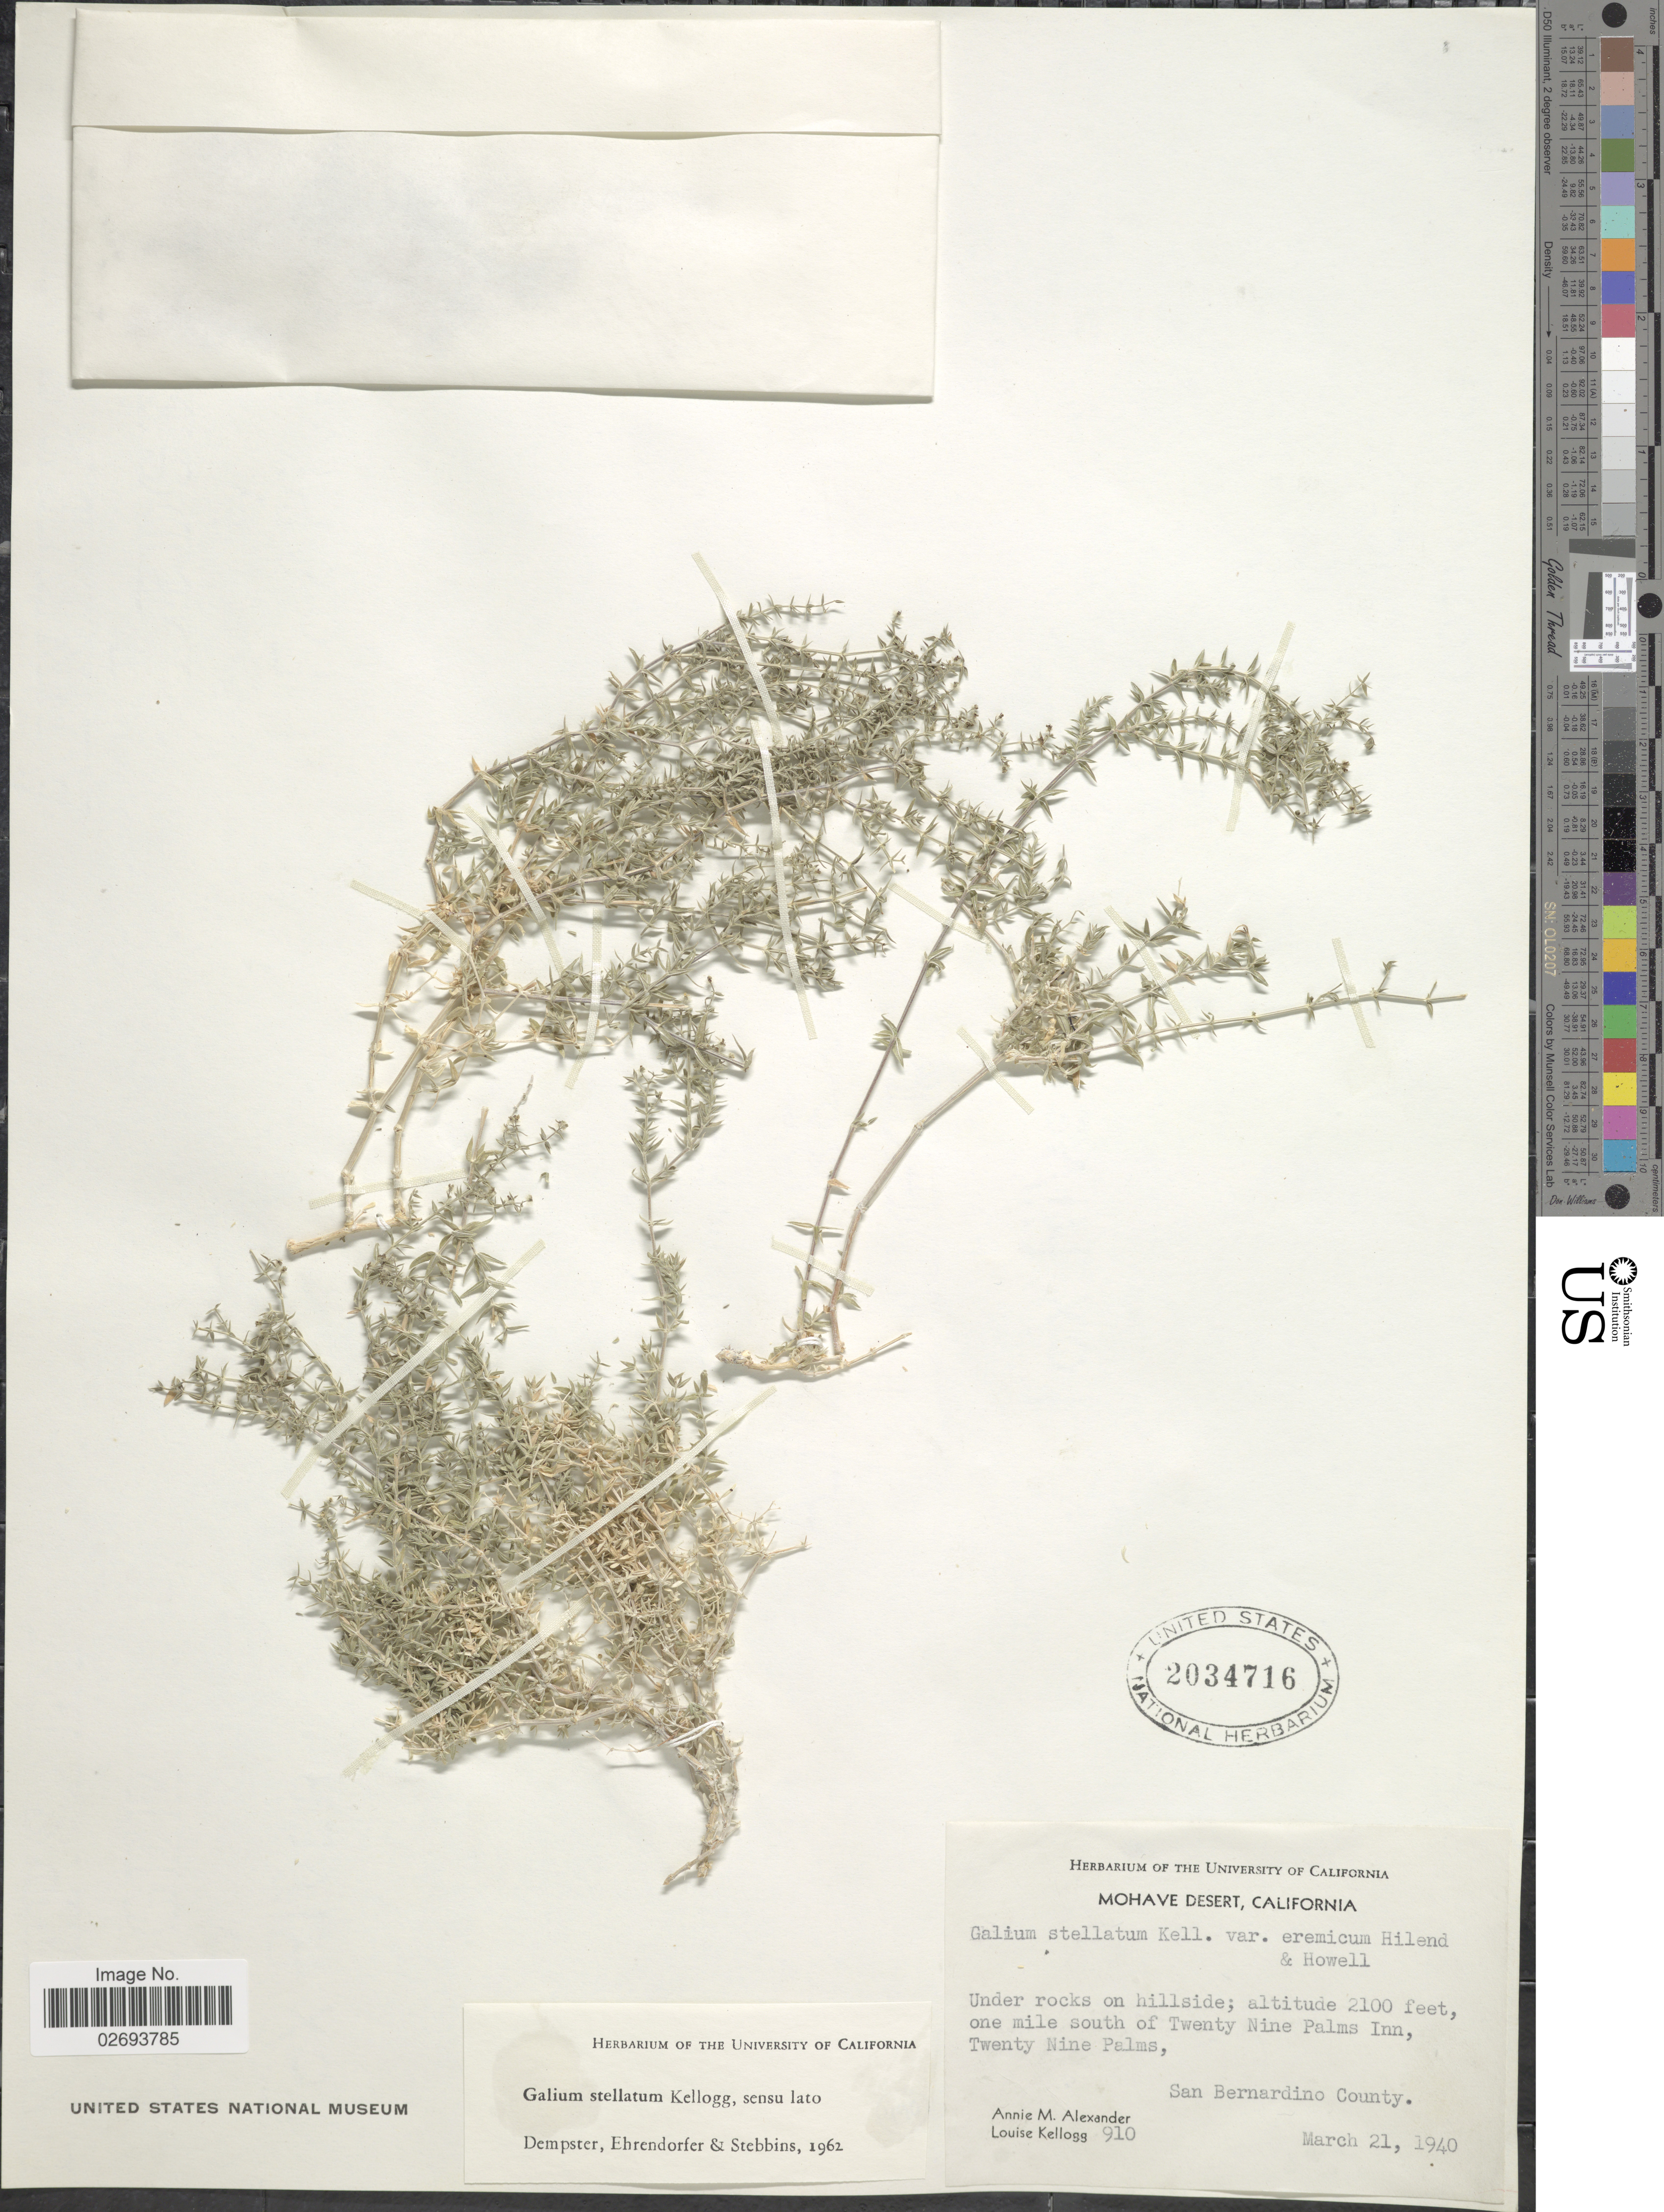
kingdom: Plantae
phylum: Tracheophyta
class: Magnoliopsida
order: Gentianales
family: Rubiaceae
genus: Galium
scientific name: Galium stellatum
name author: Kellogg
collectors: A. M. Alexander & L. Kellogg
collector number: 910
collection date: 1940-03-21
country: United States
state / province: California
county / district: San Bernardino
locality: Mohave Desert, Under rocks on hillside, one mile south of Twenty Nine Palms Inn, Twenty Nine Palms, San Bernardino County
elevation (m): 640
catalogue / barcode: US 2034716